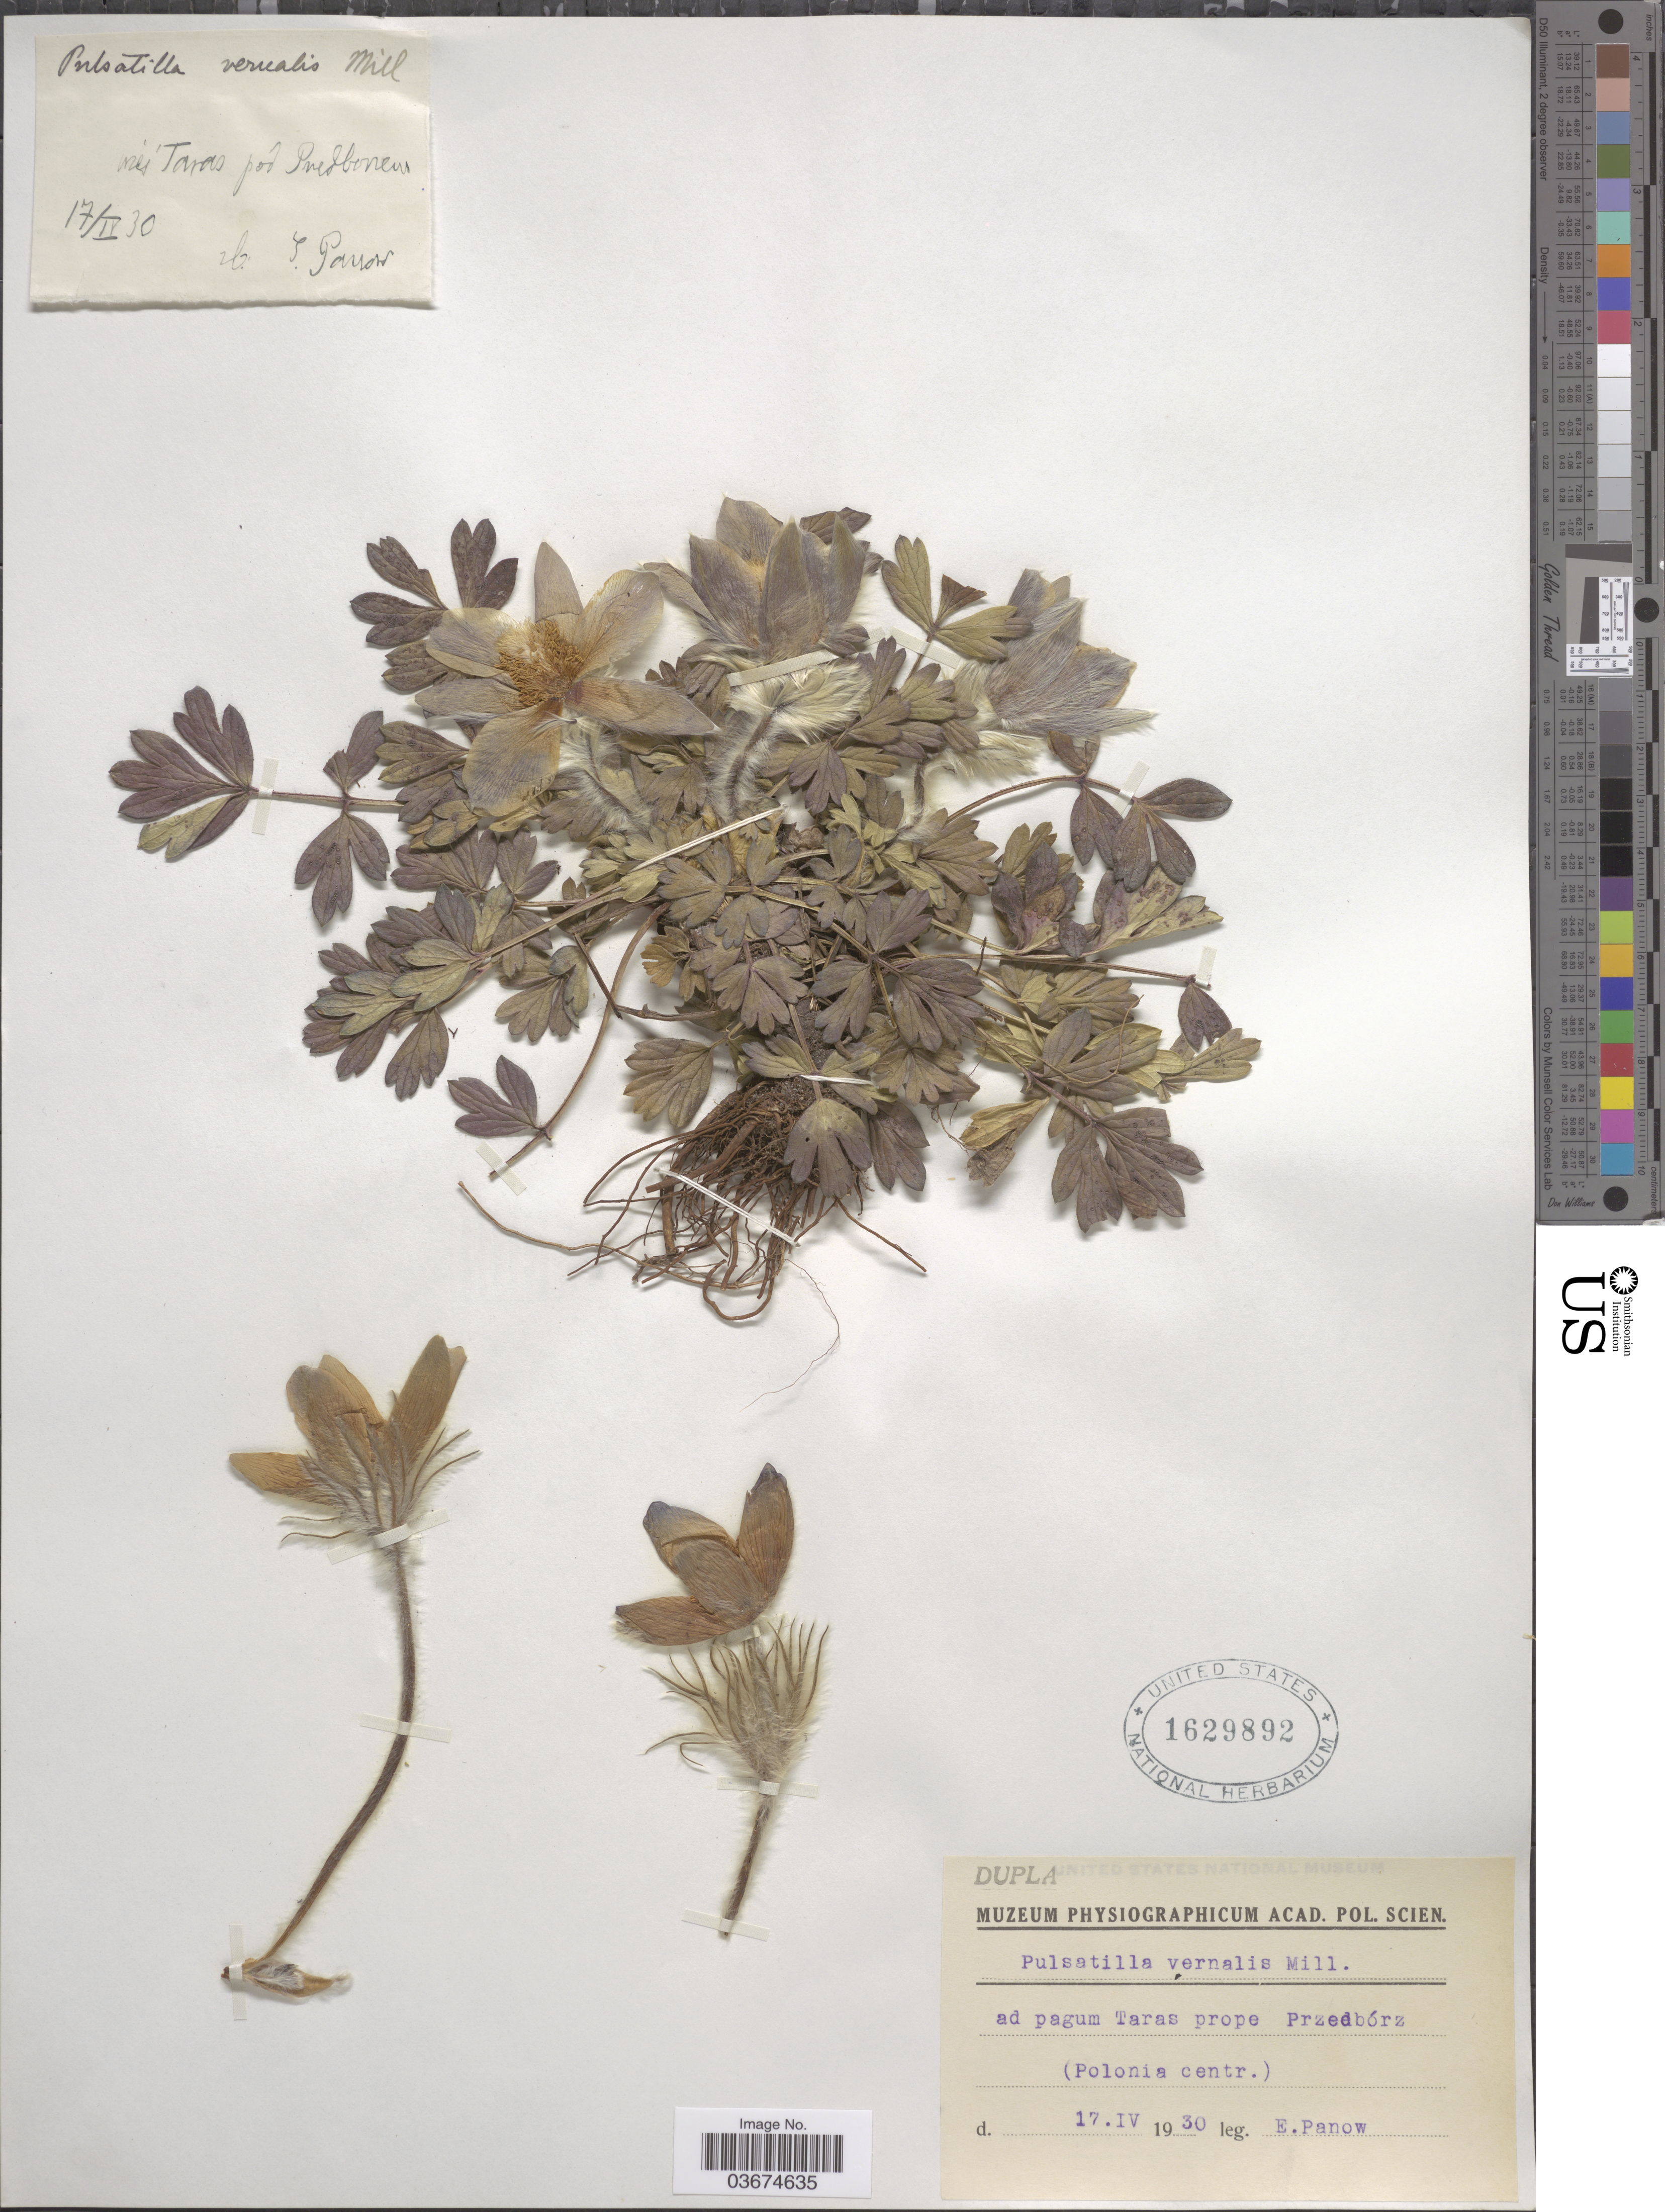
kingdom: Plantae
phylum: Tracheophyta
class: Magnoliopsida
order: Ranunculales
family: Ranunculaceae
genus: Pulsatilla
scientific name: Pulsatilla vernalis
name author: (L.) Mill.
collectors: E. Panow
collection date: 1930-04-17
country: Poland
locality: Ad pagum Taras prope Przedbórz. (Polonia centr.).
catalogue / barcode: US 1629892